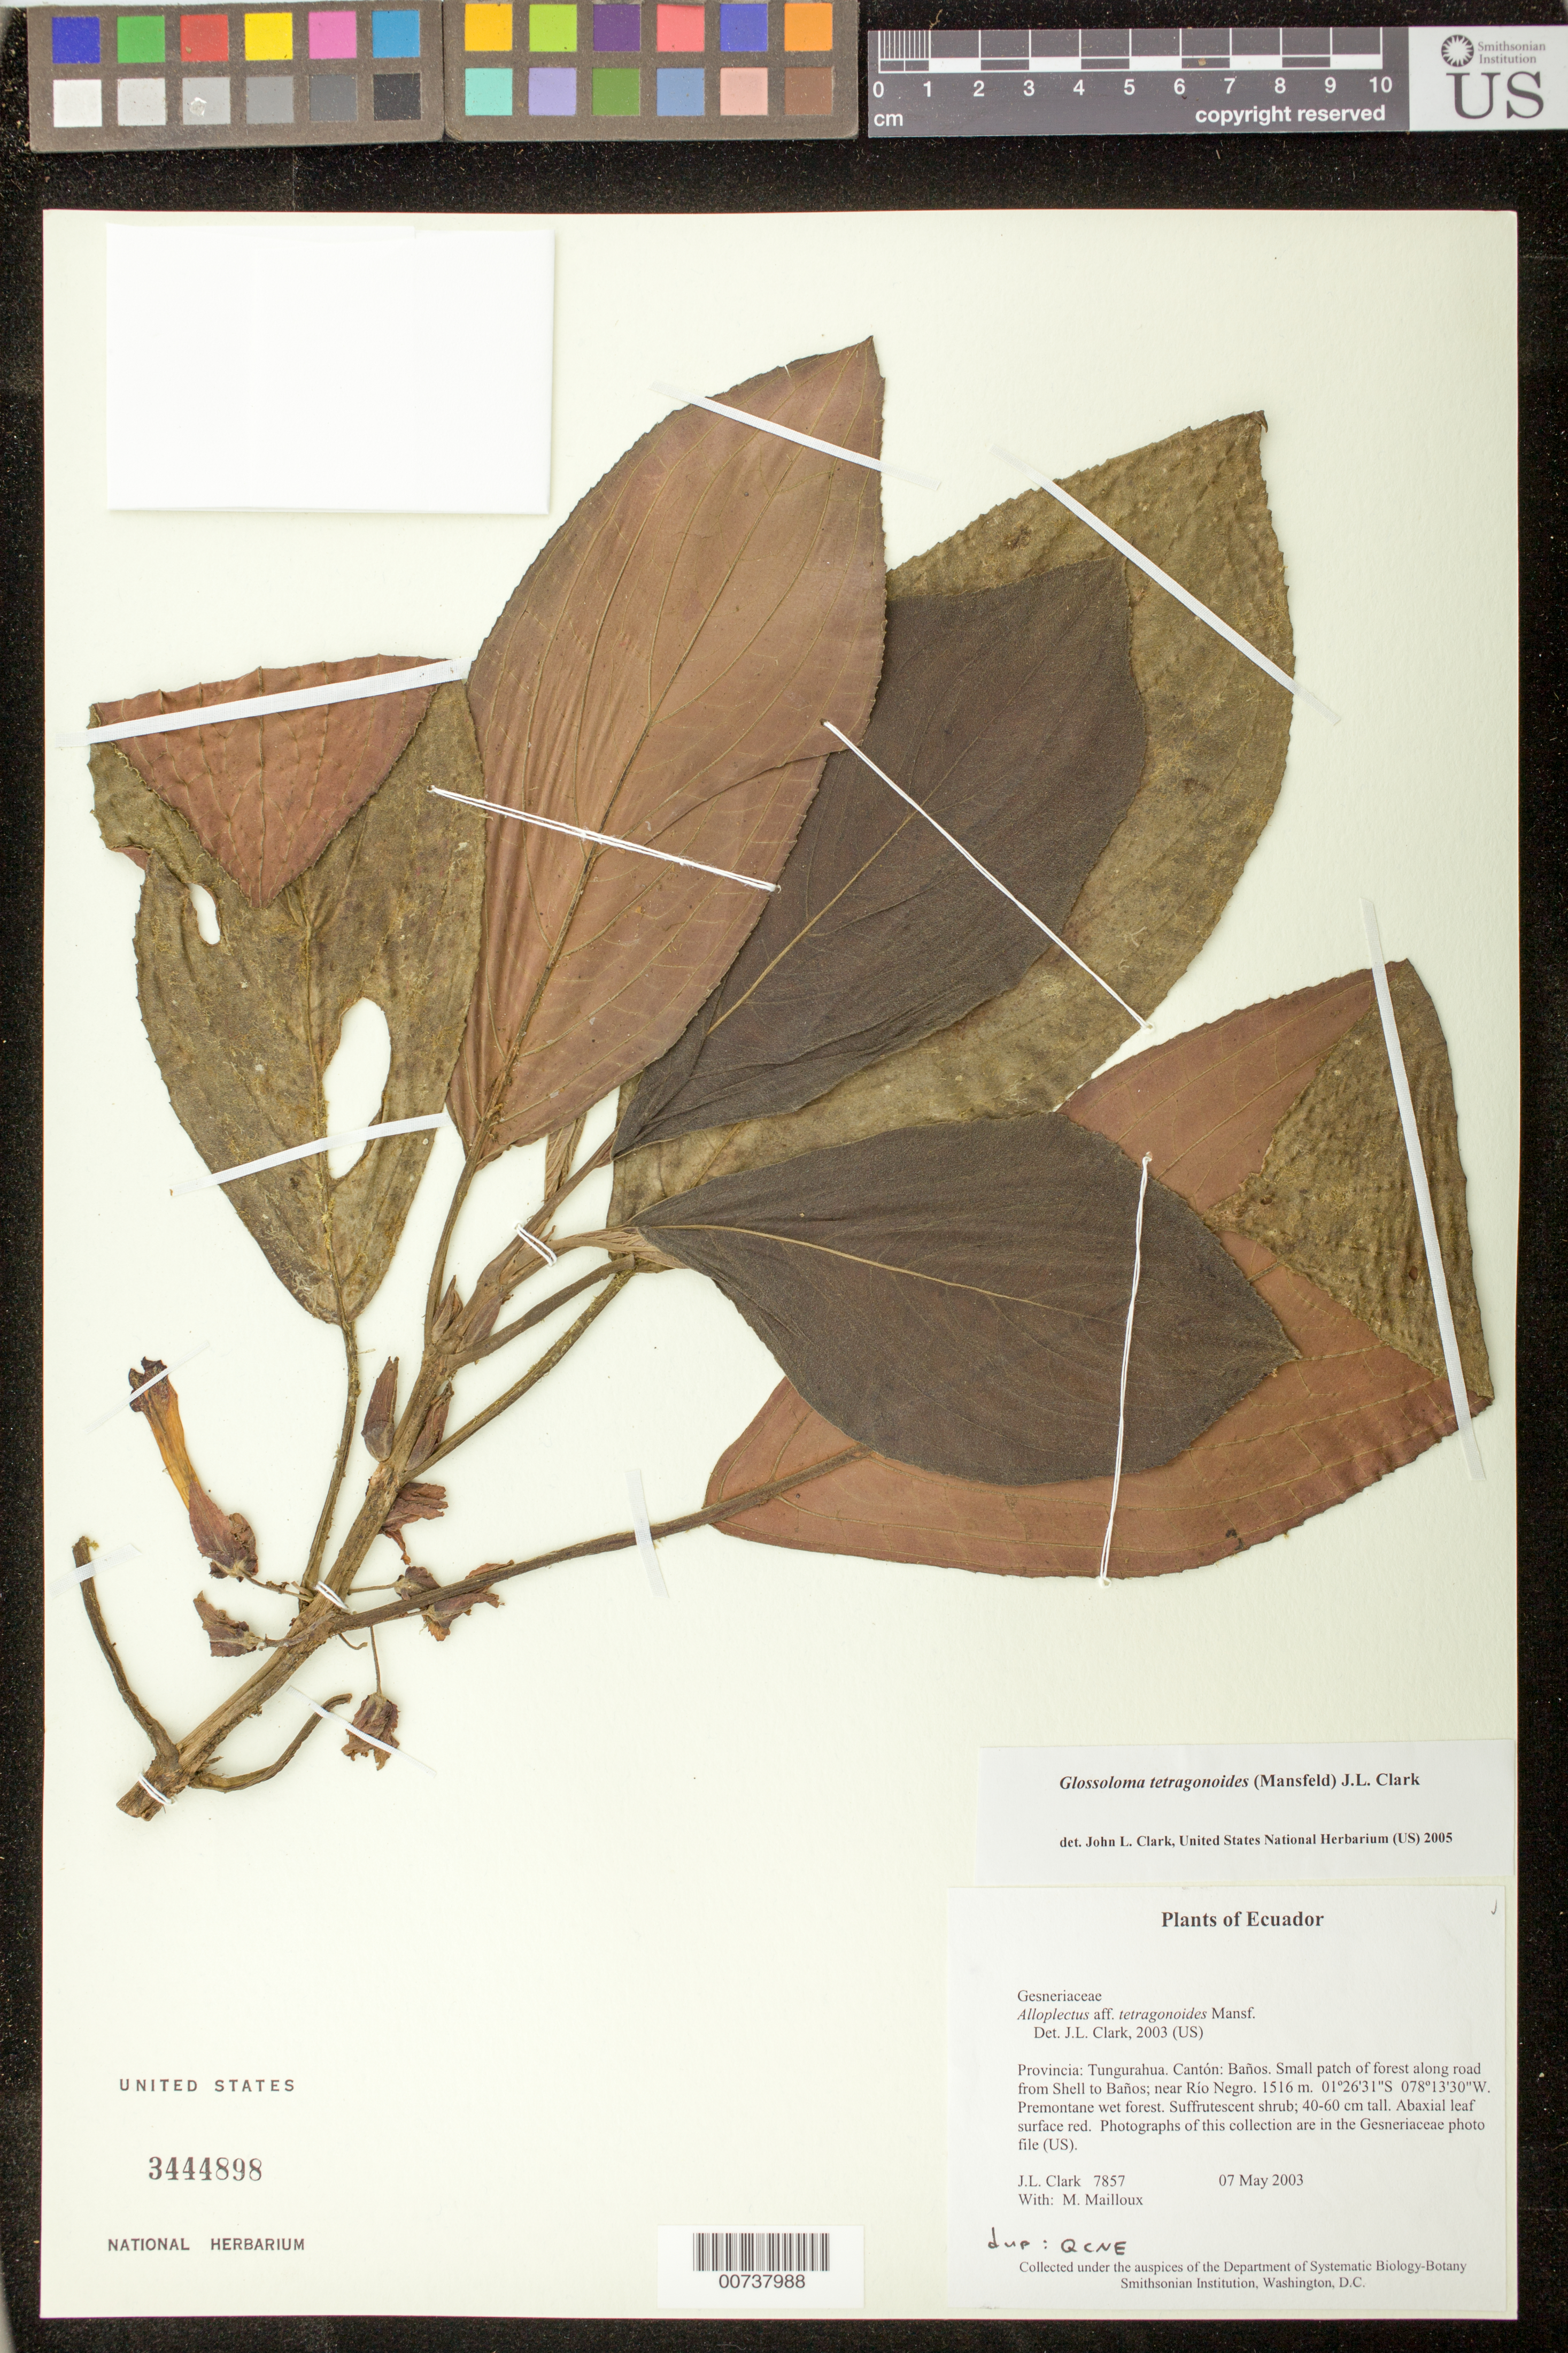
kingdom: Plantae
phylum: Tracheophyta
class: Magnoliopsida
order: Lamiales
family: Gesneriaceae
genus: Glossoloma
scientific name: Glossoloma tetragonoides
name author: (Mansf.) J.L. Clark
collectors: J. L. Clark & M. Mailloux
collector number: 7857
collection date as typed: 07 May 2003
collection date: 2003-05-07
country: Ecuador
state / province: Tungurahua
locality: Baños. Small patch of forest along road from Shell to Baños; near Río Negro.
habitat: Premontane wet forest.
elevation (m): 1516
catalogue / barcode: US 3444898